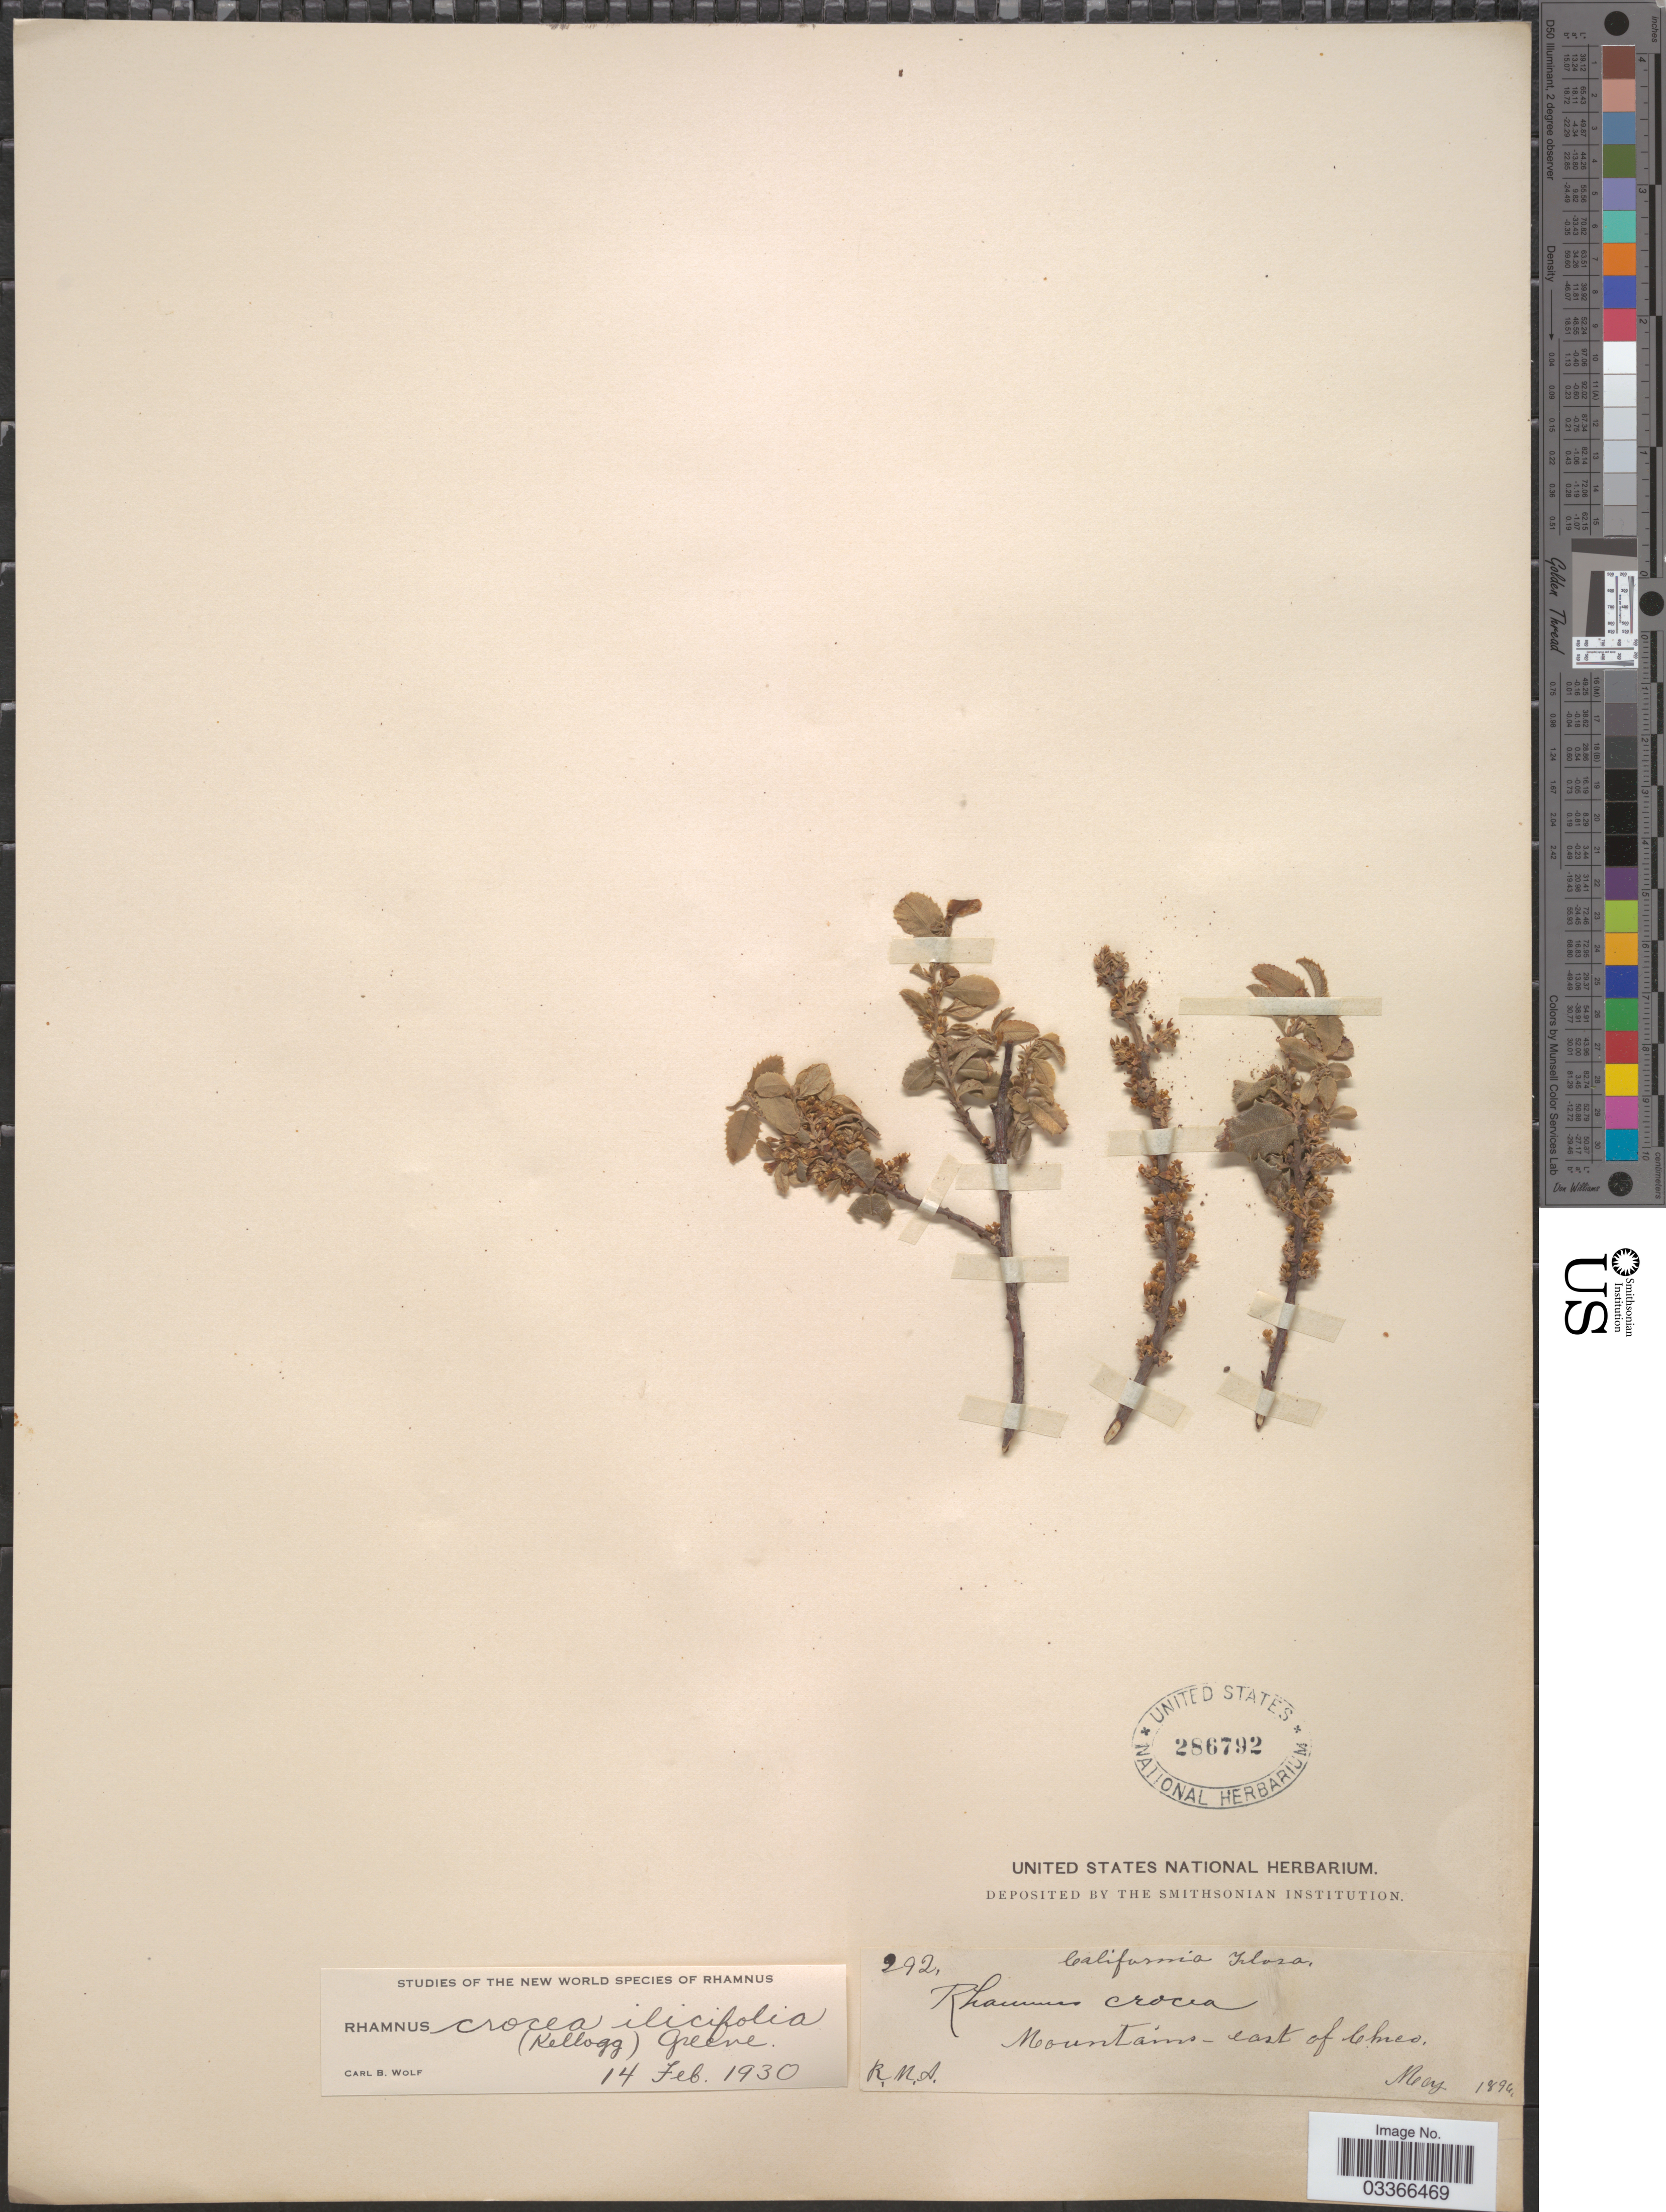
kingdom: Plantae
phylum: Tracheophyta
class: Magnoliopsida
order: Rosales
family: Rhamnaceae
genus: Rhamnus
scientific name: Rhamnus crocea var. ilicifolia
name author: (Kellogg) Greene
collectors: R. M. A.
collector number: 292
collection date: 1896-05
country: United States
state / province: California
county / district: Butte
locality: Mountains - east of Chico.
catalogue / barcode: US 286792